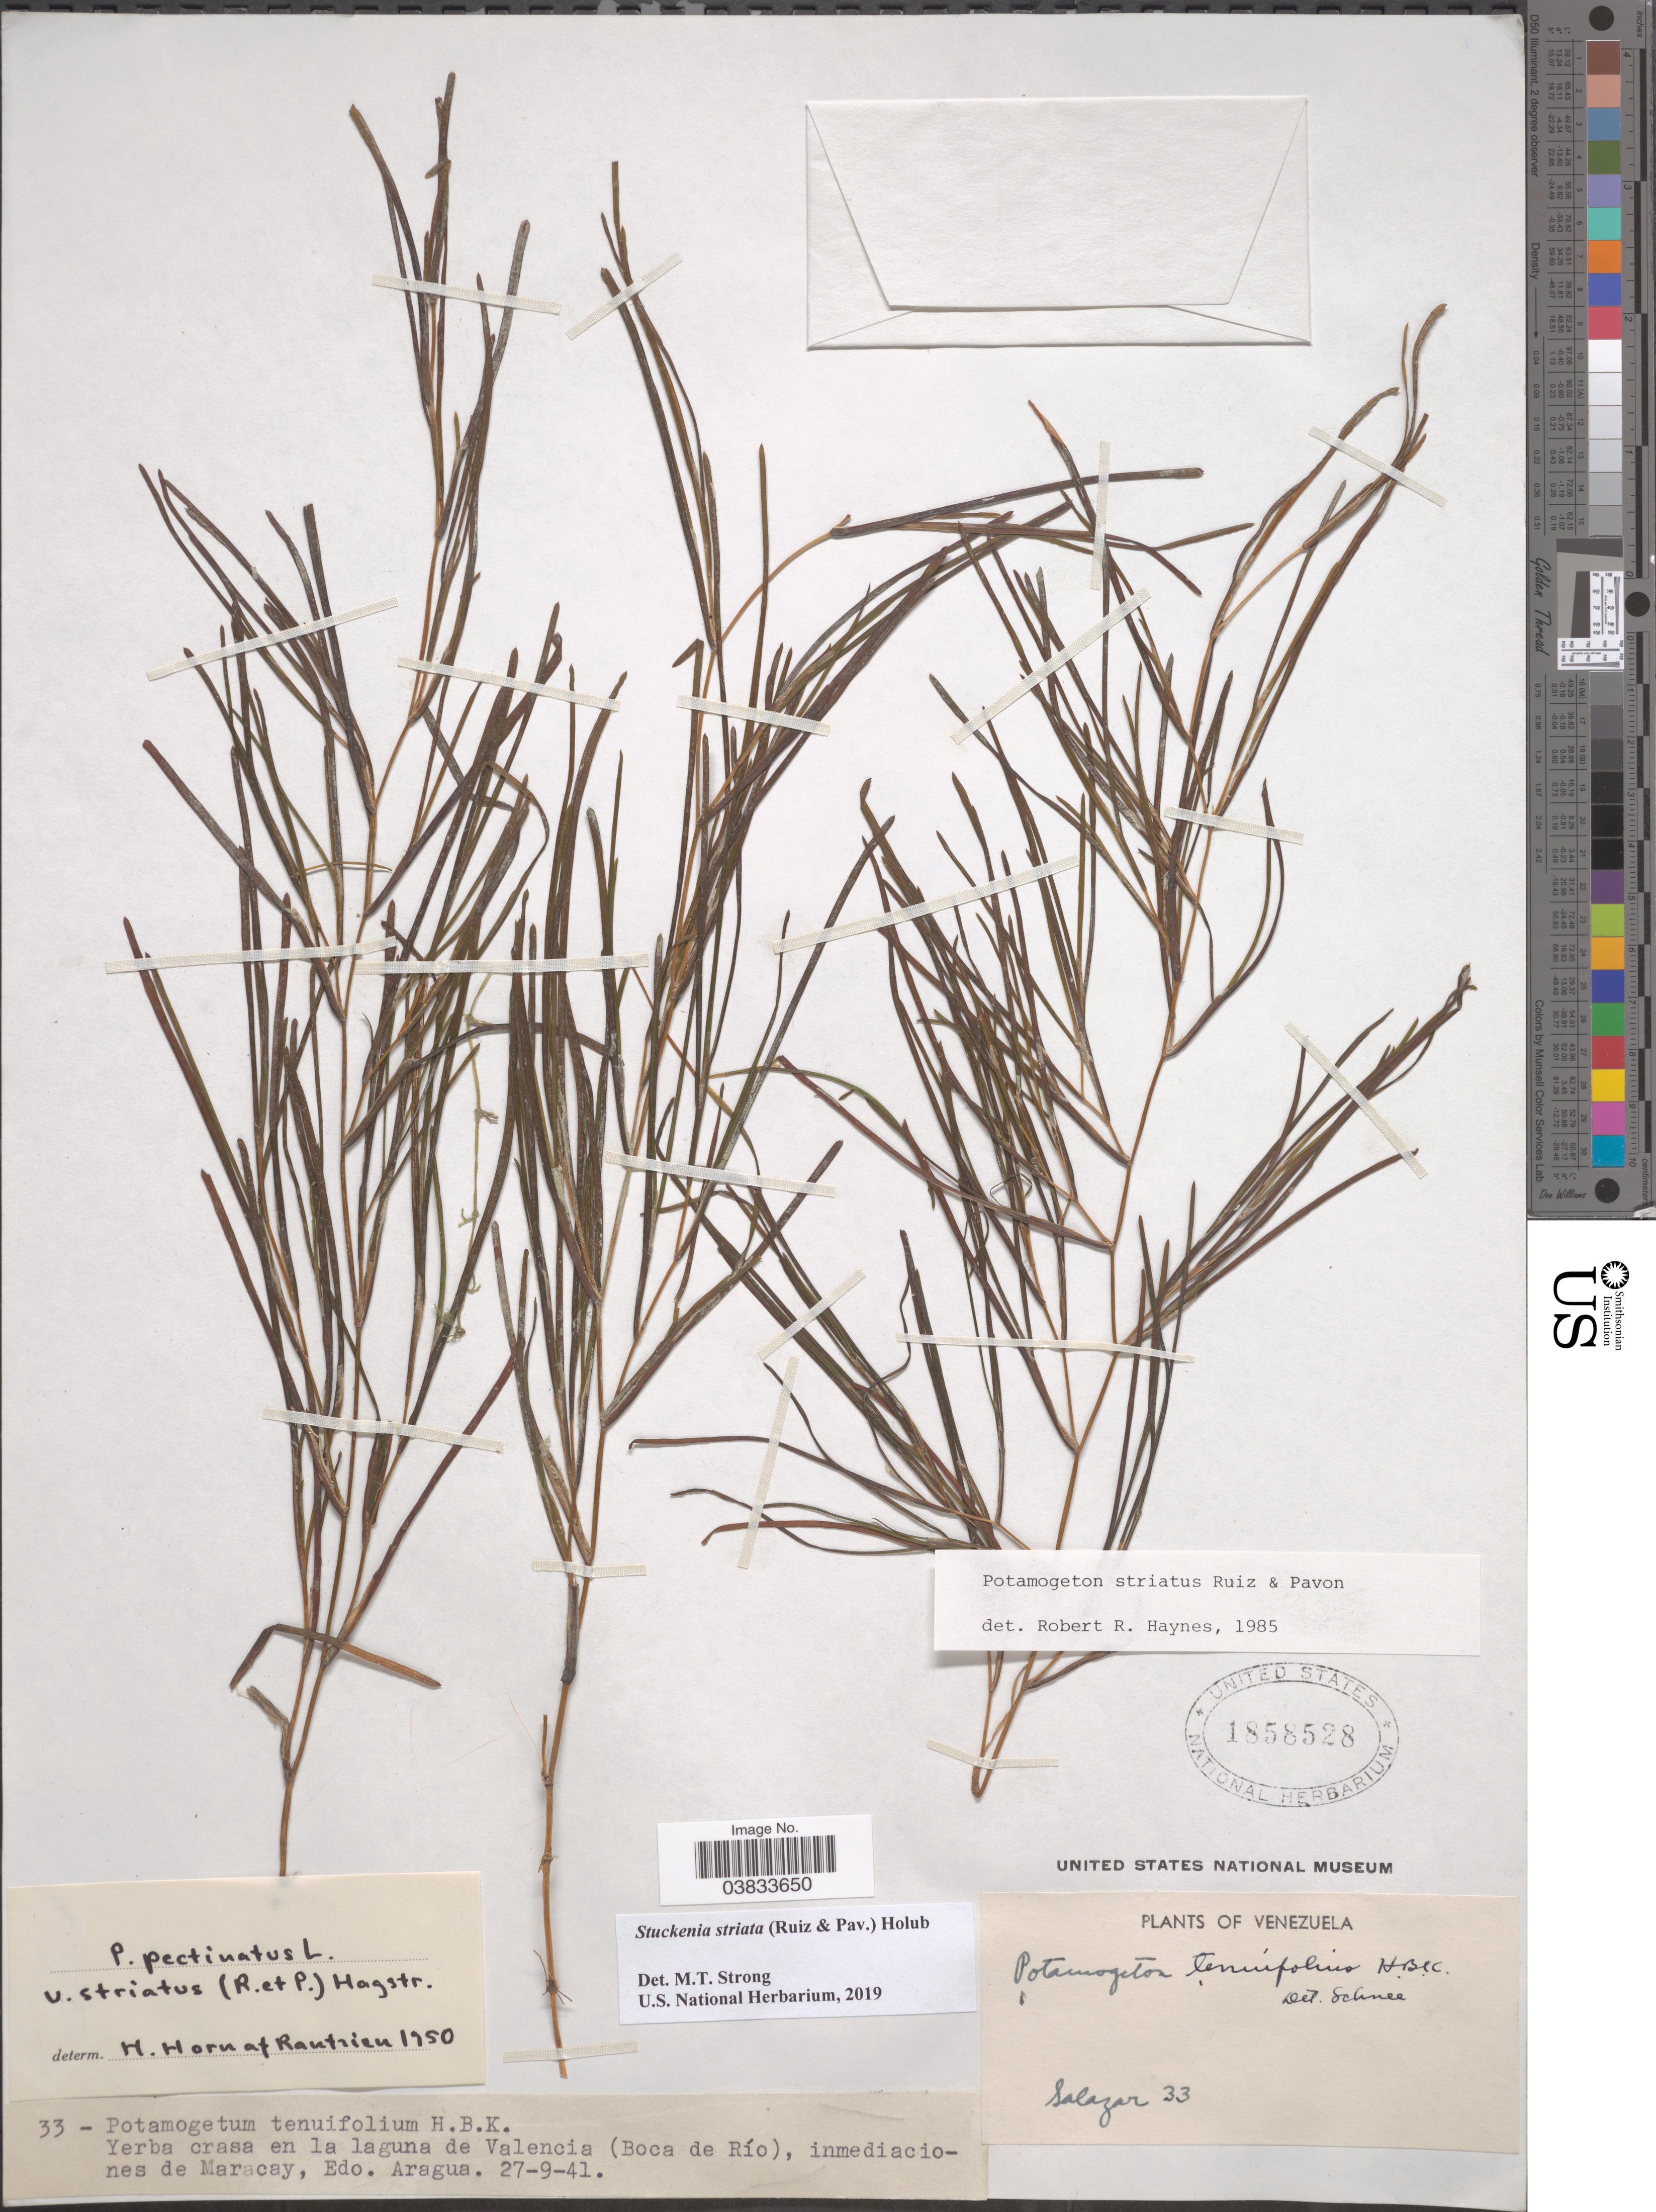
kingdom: Plantae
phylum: Tracheophyta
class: Liliopsida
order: Alismatales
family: Potamogetonaceae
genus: Stuckenia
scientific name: Stuckenia striata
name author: (Ruiz & Pav.) Holub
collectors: -. Salazar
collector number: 33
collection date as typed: Transcribed d/m/y: 27/9/41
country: Venezuela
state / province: Aragua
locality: Yerba crasa en la laguna de Valencia (Boca de Río), inmediaciones de Maracay.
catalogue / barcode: US 1858528